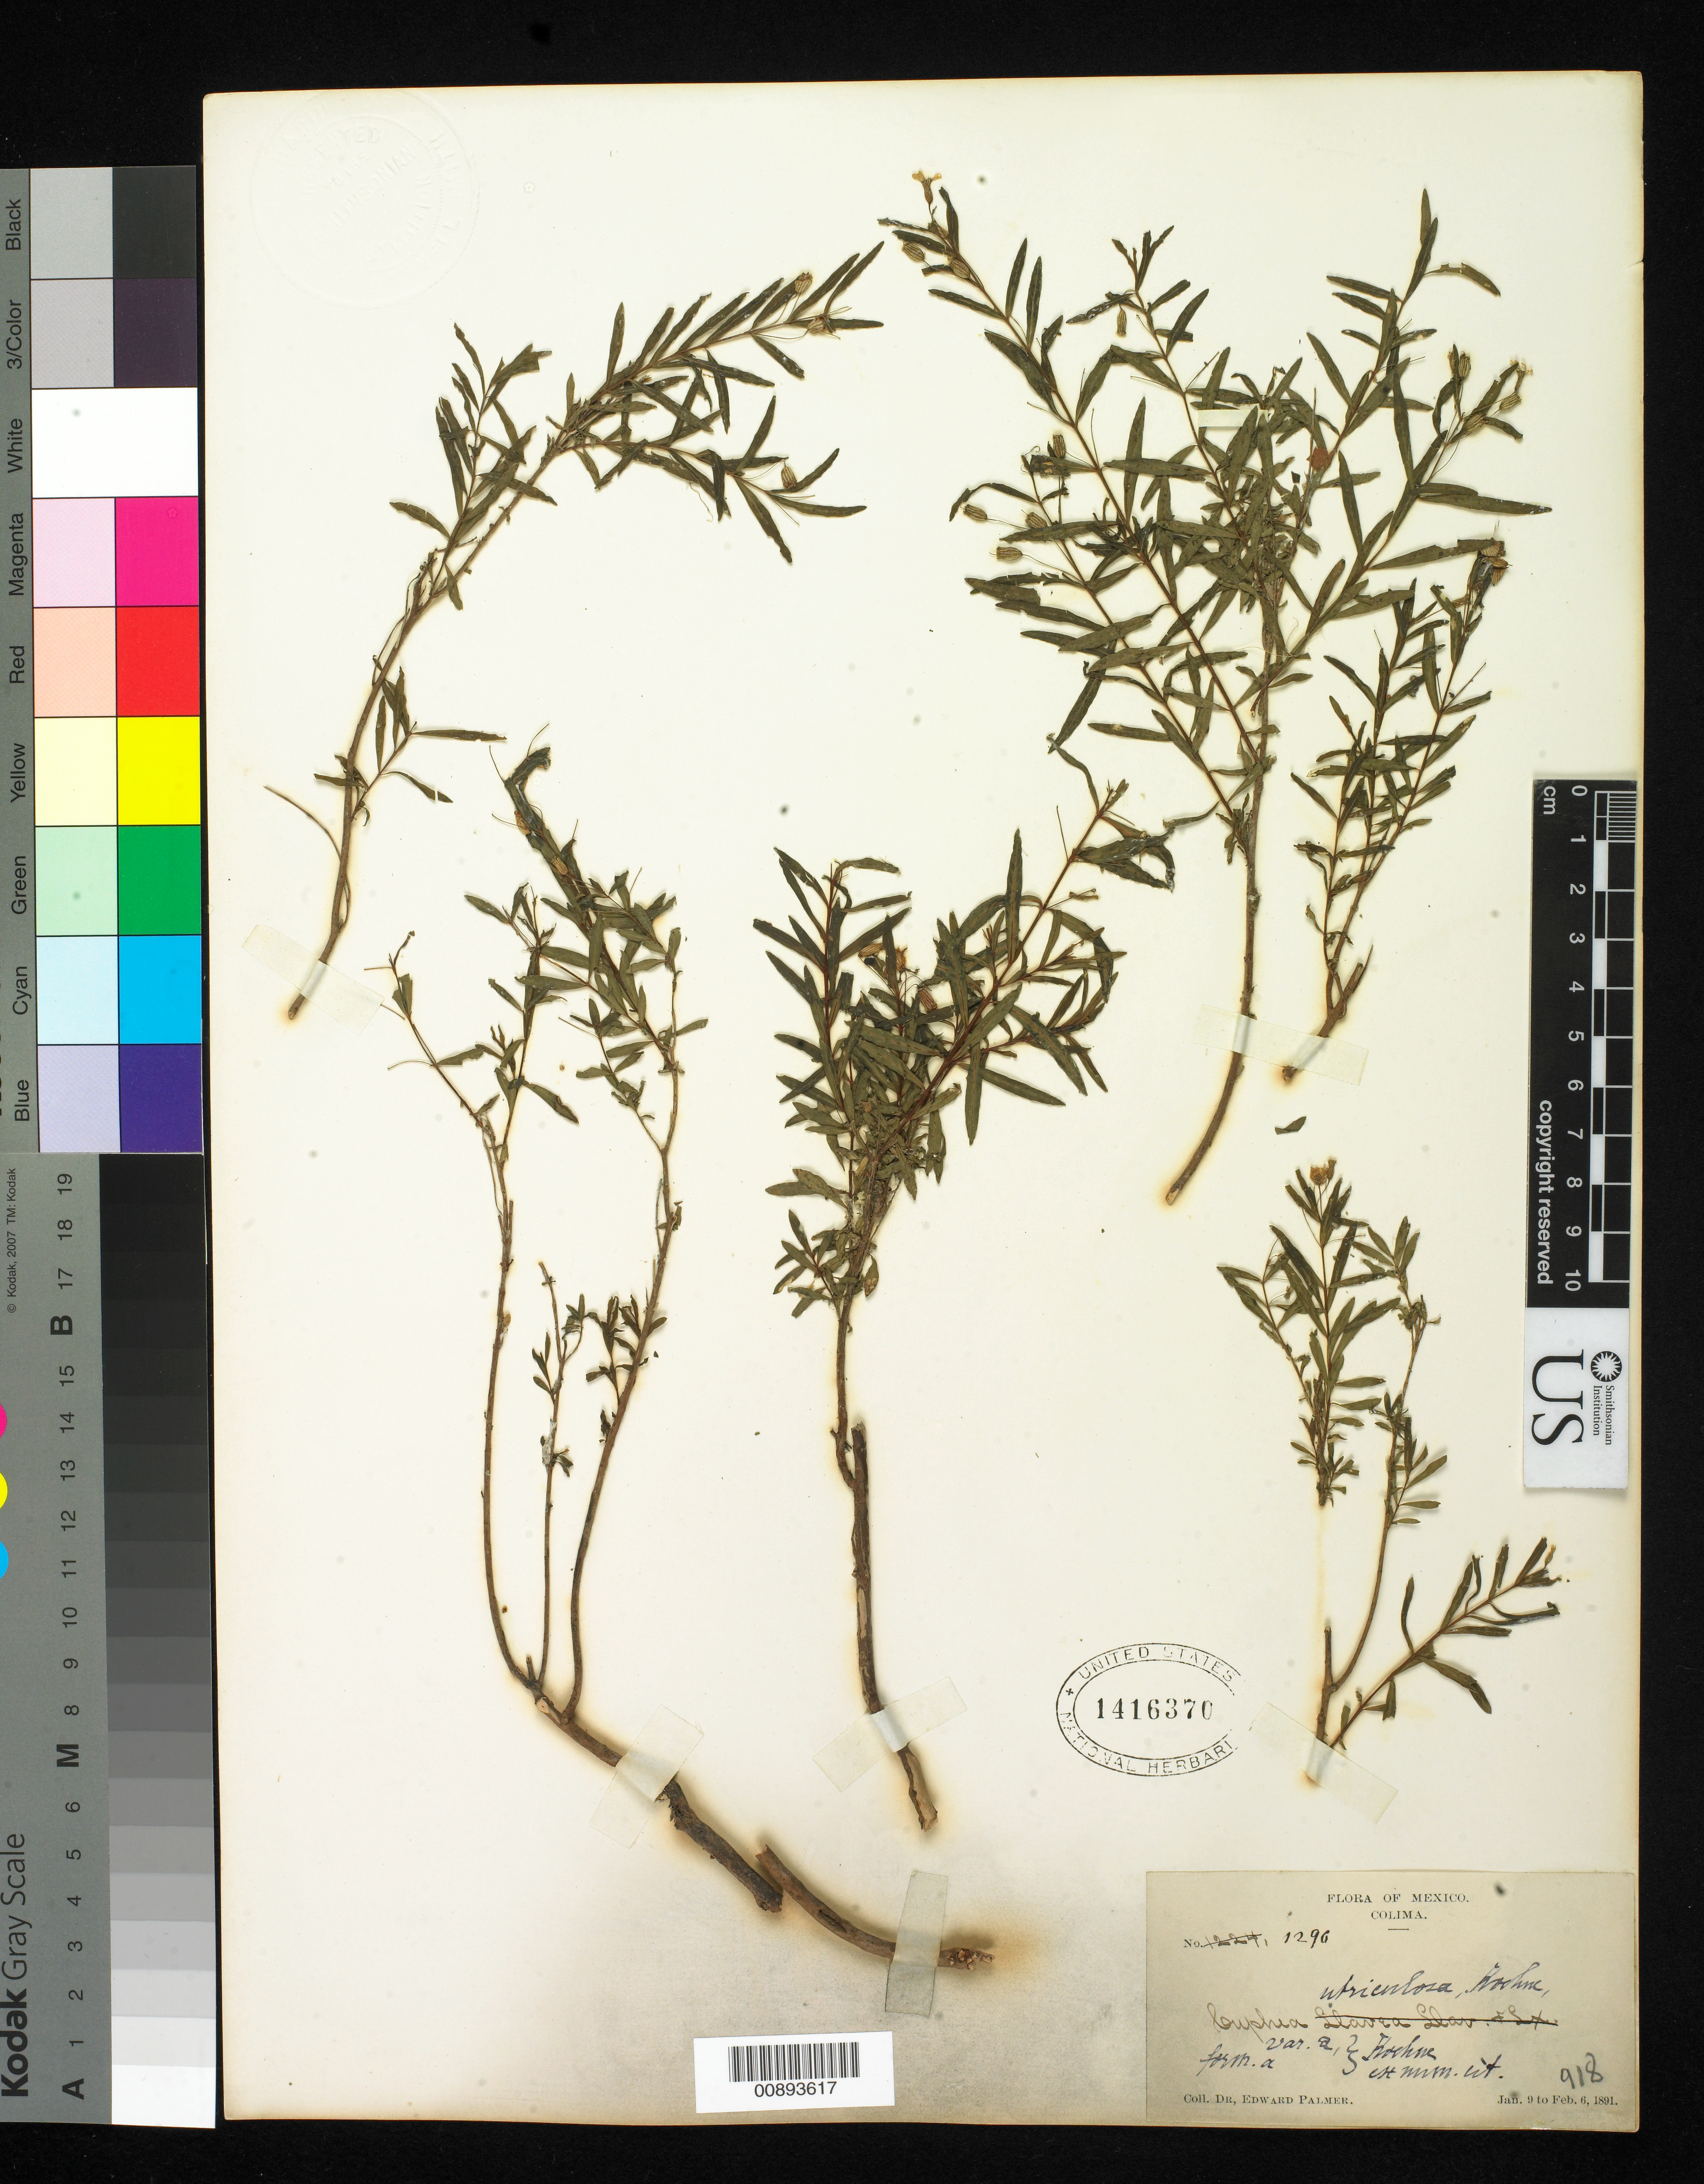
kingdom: Plantae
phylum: Tracheophyta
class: Magnoliopsida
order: Myrtales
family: Lythraceae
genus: Cuphea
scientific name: Cuphea utriculosa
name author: Koehne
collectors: E. Palmer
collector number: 1296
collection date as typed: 09 Jan 1891 to 06 Feb 1891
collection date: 1891-01-09/1891-02-06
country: Mexico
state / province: Colima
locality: Colima.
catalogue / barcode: US 1416370